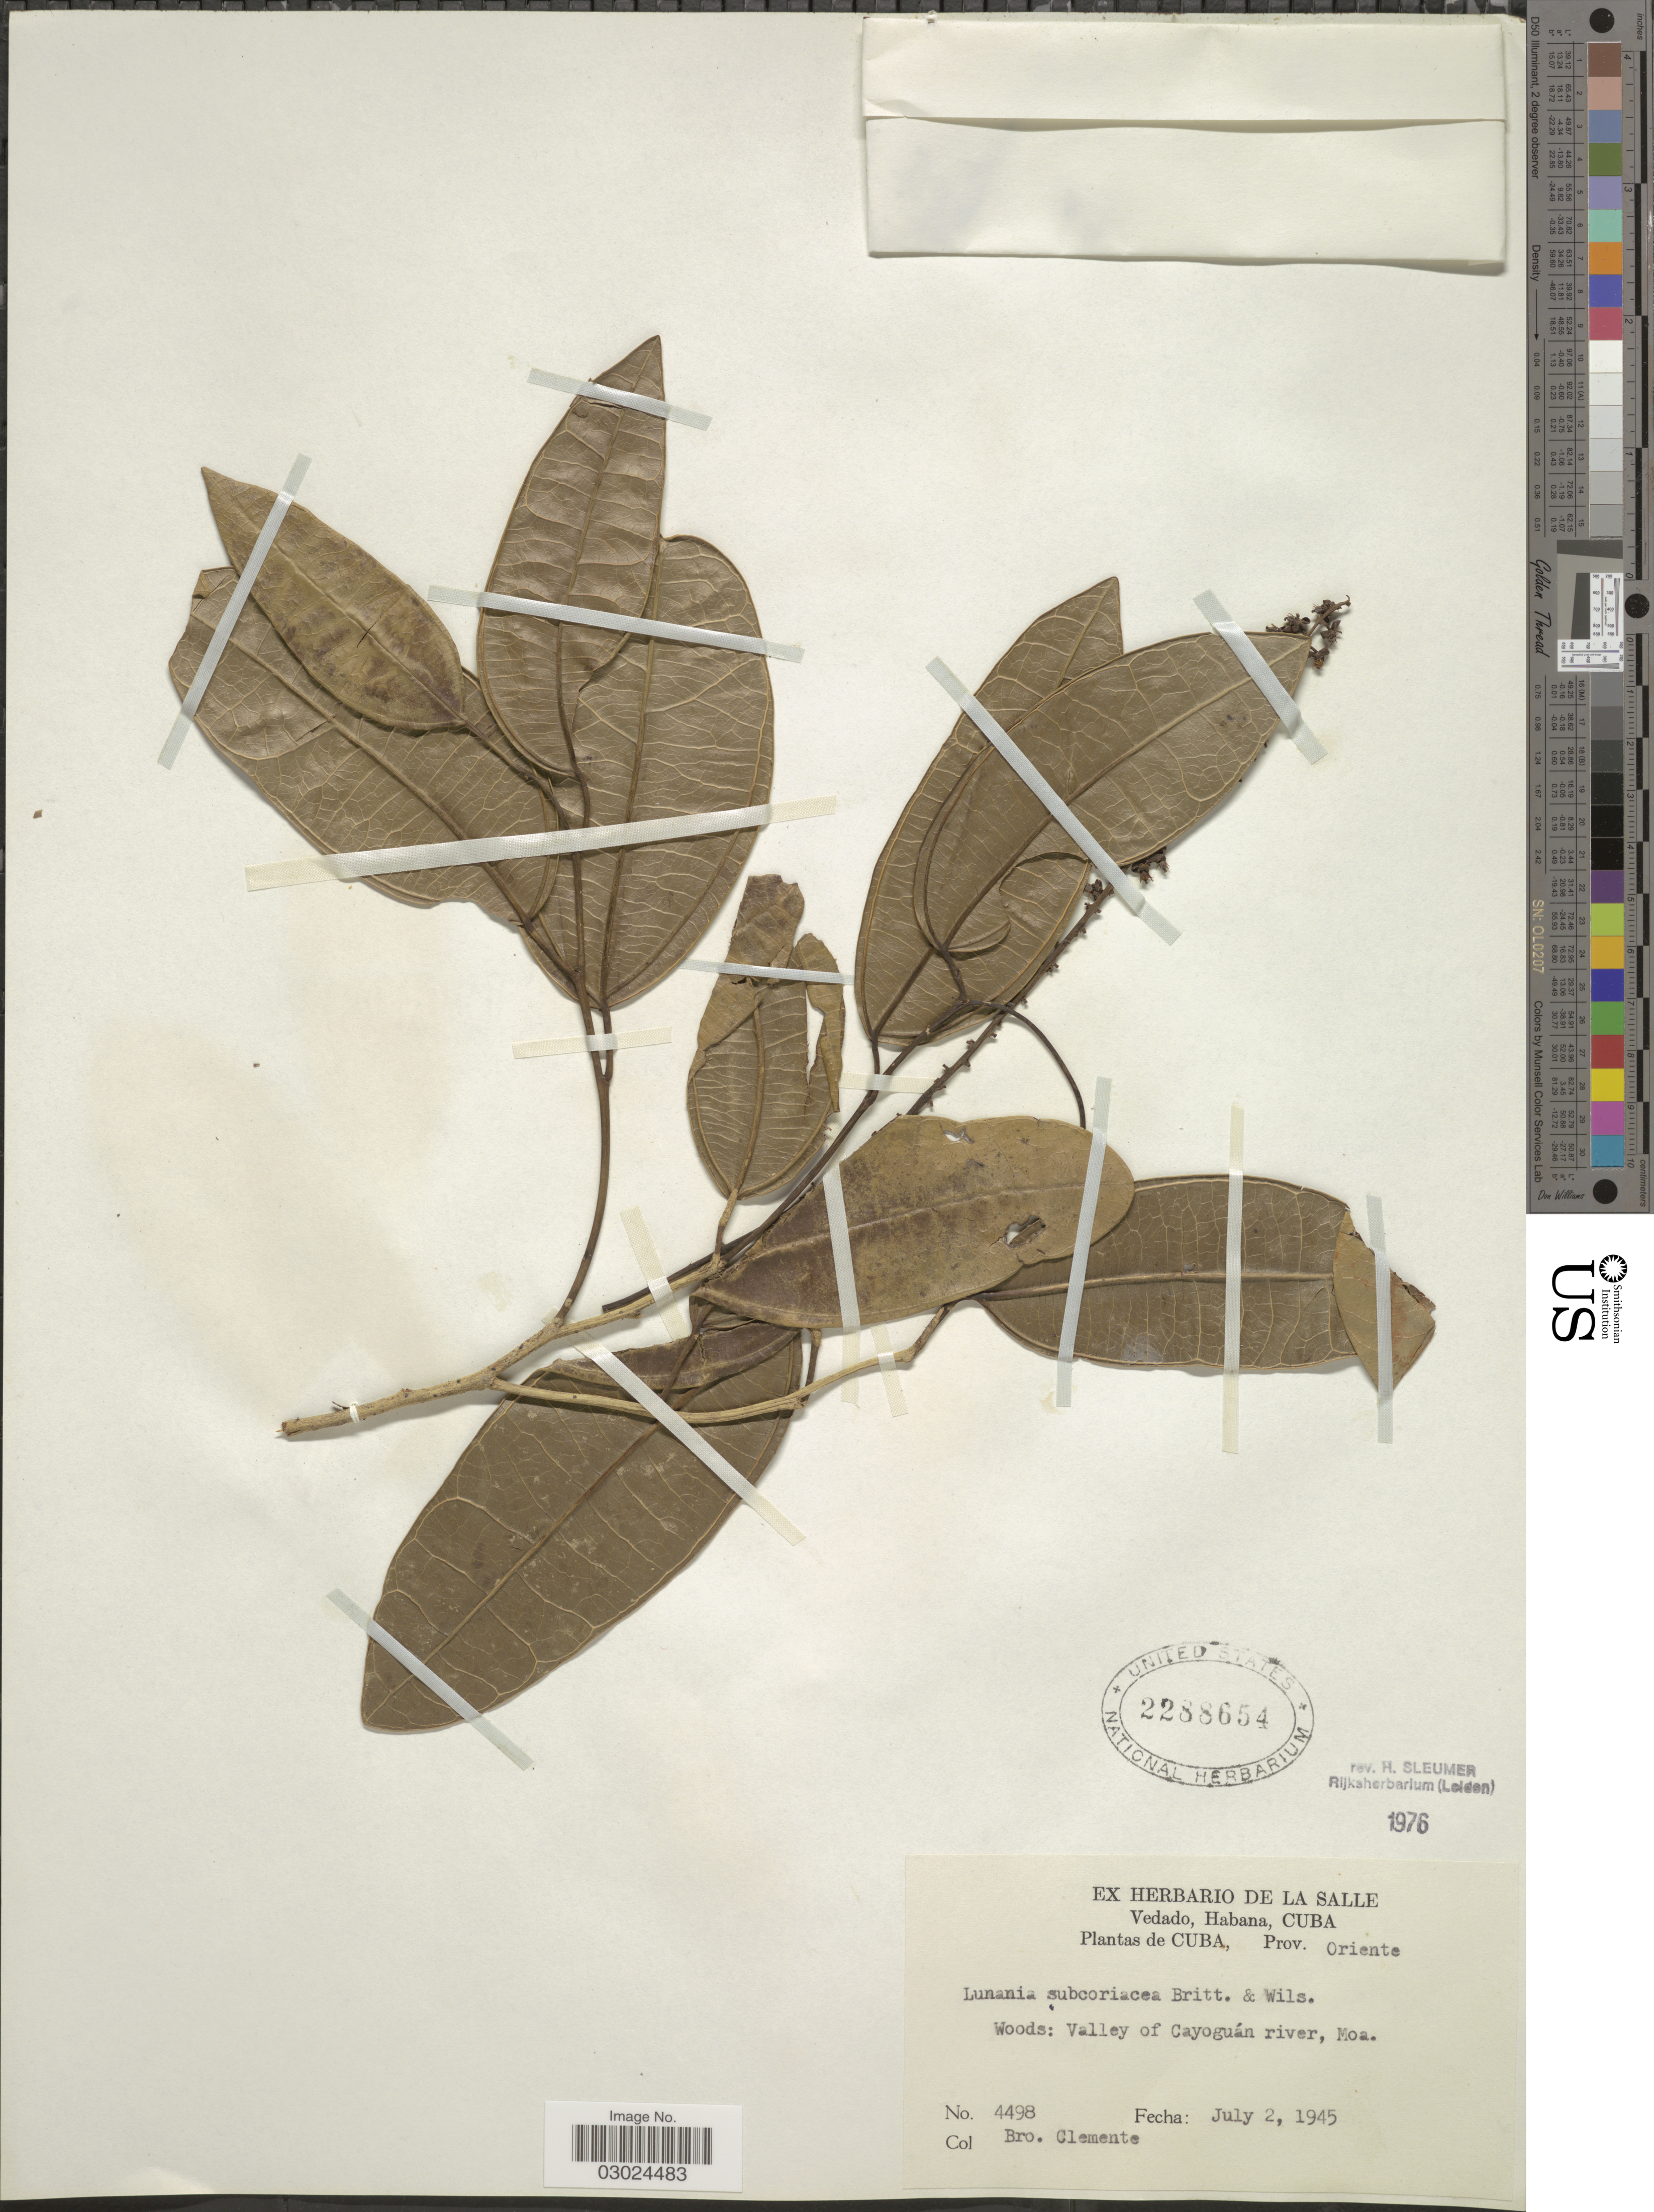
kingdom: Plantae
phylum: Tracheophyta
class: Magnoliopsida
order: Malpighiales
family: Salicaceae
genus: Lunania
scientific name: Lunania subcoriacea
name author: Britton & P. Wilson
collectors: Bro. Clemente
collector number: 4498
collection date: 1945-07-02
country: Cuba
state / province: Oriente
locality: Valley of Cayoguán river, Moa.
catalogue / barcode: US 2288654